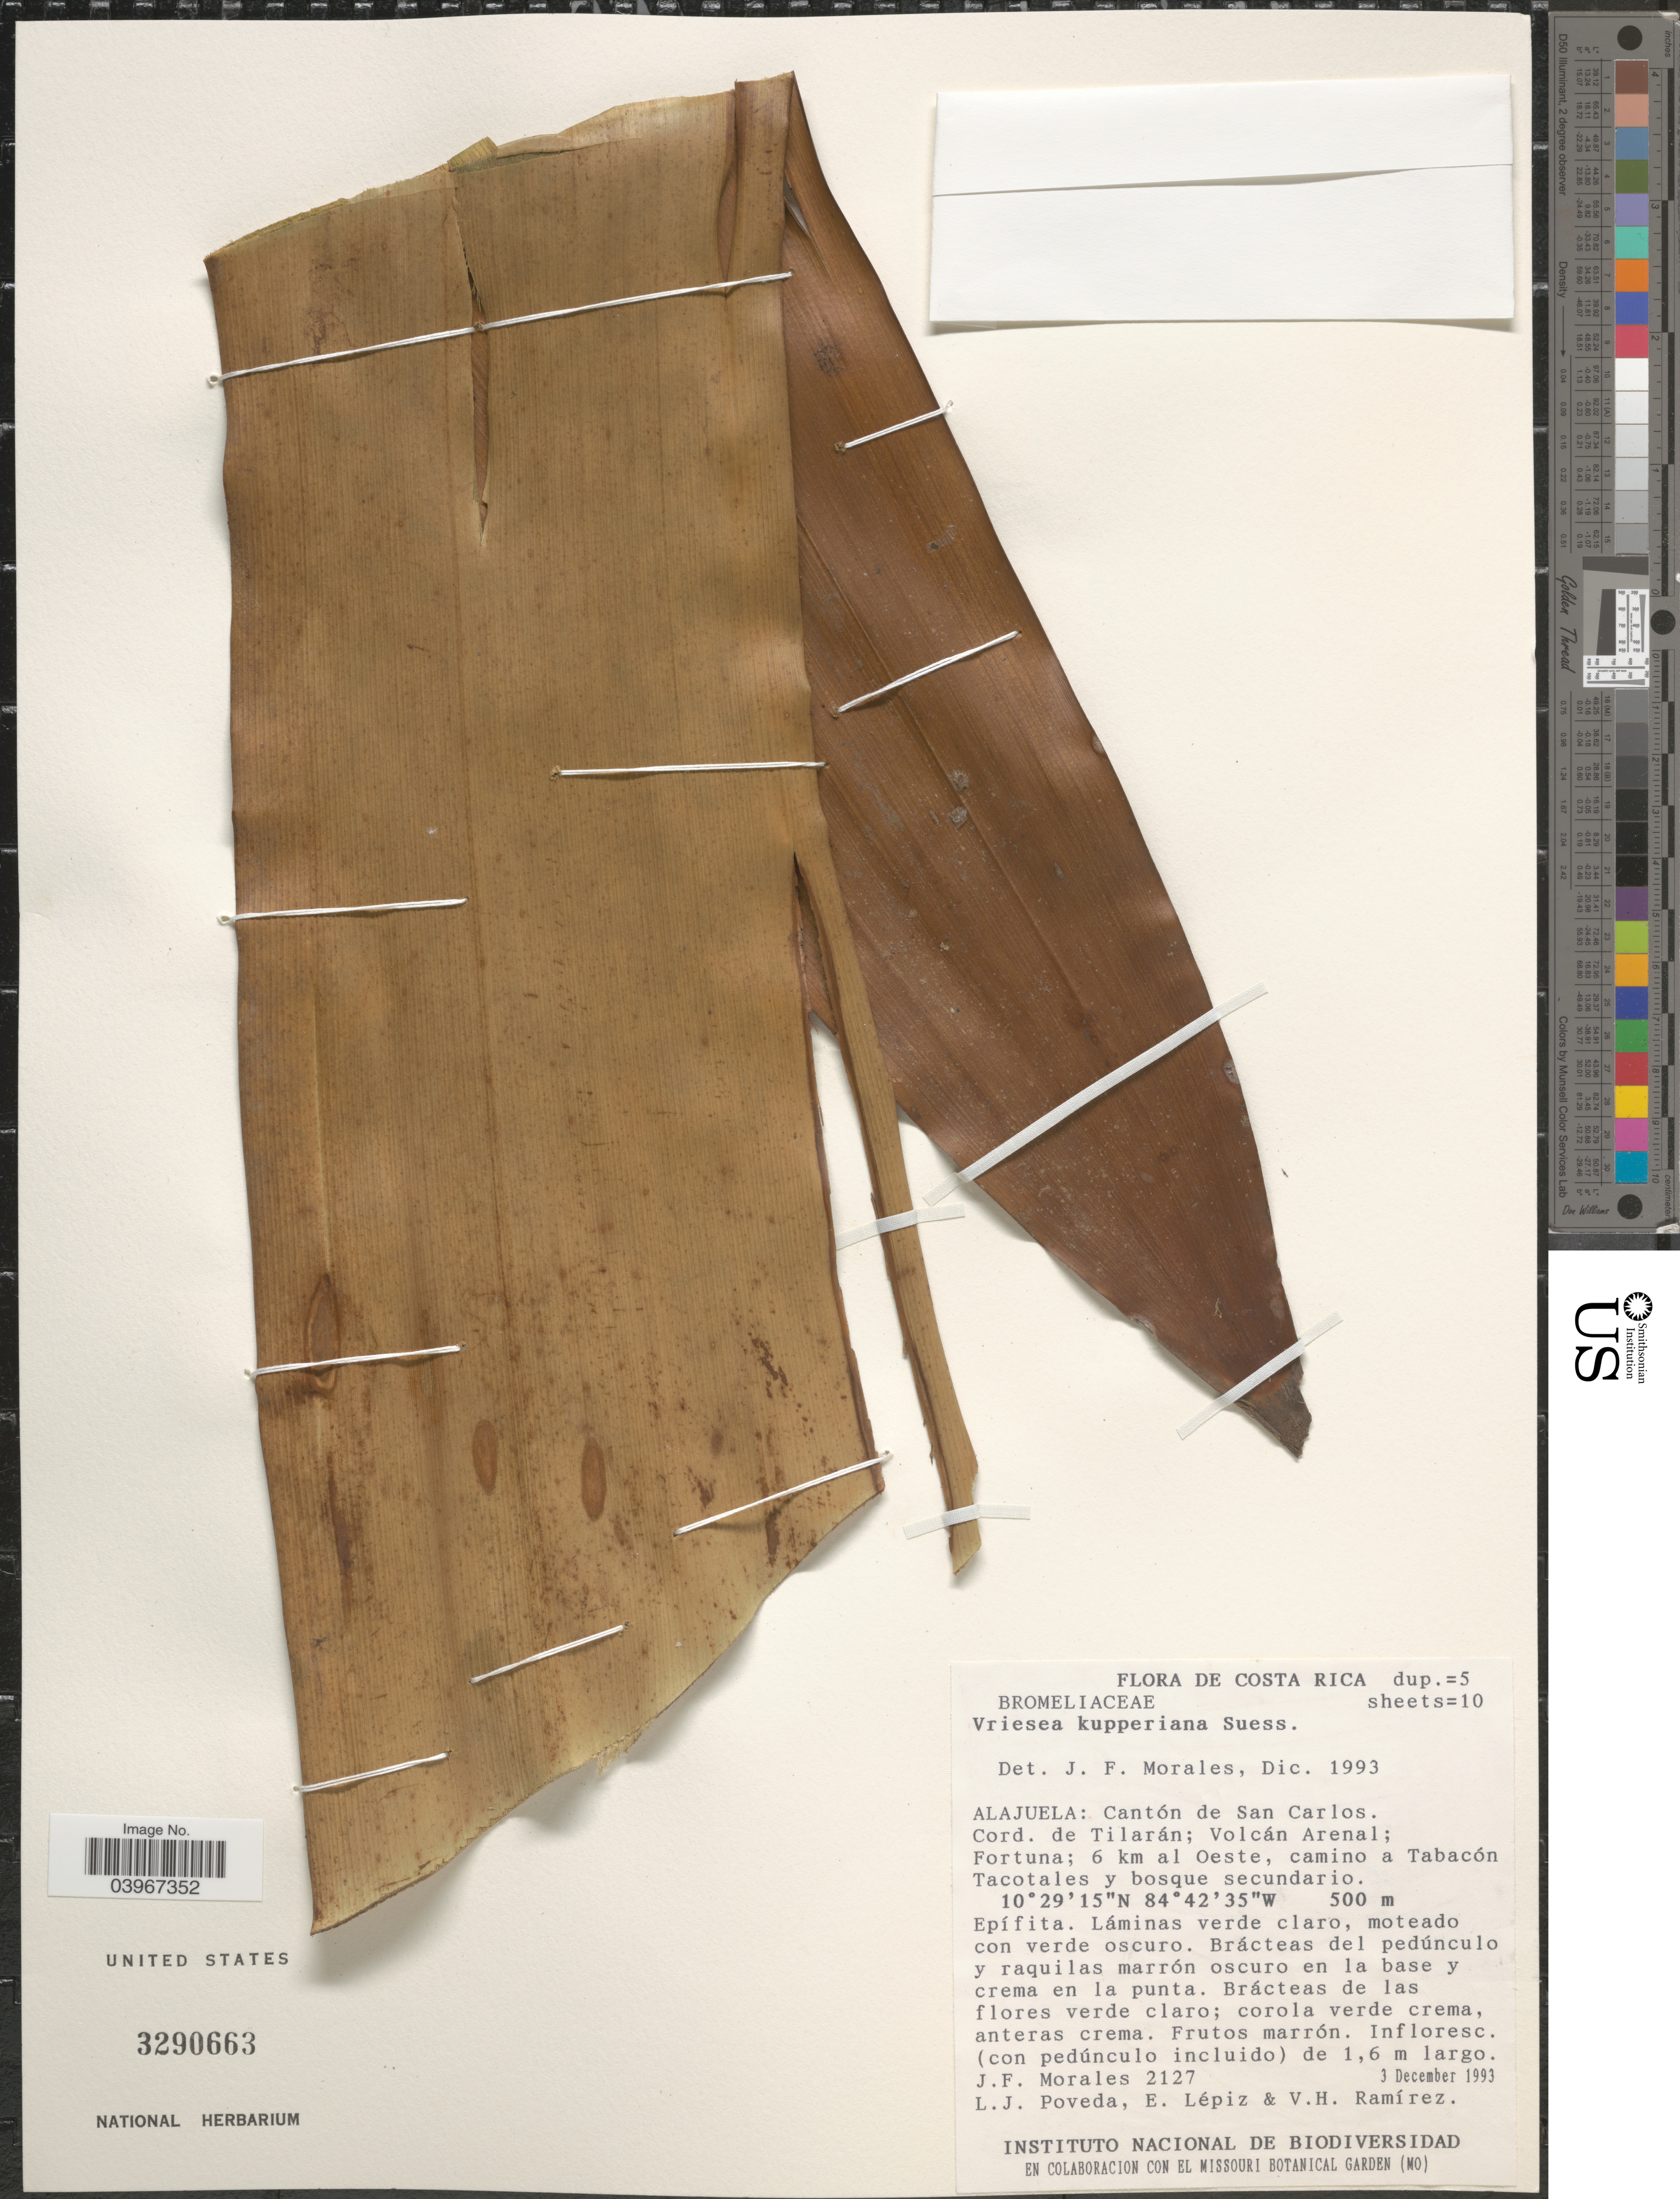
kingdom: Plantae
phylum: Tracheophyta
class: Liliopsida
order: Poales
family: Bromeliaceae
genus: Werauhia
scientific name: Werauhia kupperiana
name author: (Suess.) J.R. Grant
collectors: J. Morales, L. J. Poveda, E. Lepiz & V. H. Wong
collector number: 2127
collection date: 1993-12-03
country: Costa Rica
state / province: Alajuela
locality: Cantón de San Carlos. Cord. de Tilarán; Volcán Arenal; Fortuna; 6 km al Oeste, camino a Tabacón Tacotales y bosque secundario.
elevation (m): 500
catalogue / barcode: US 3290663